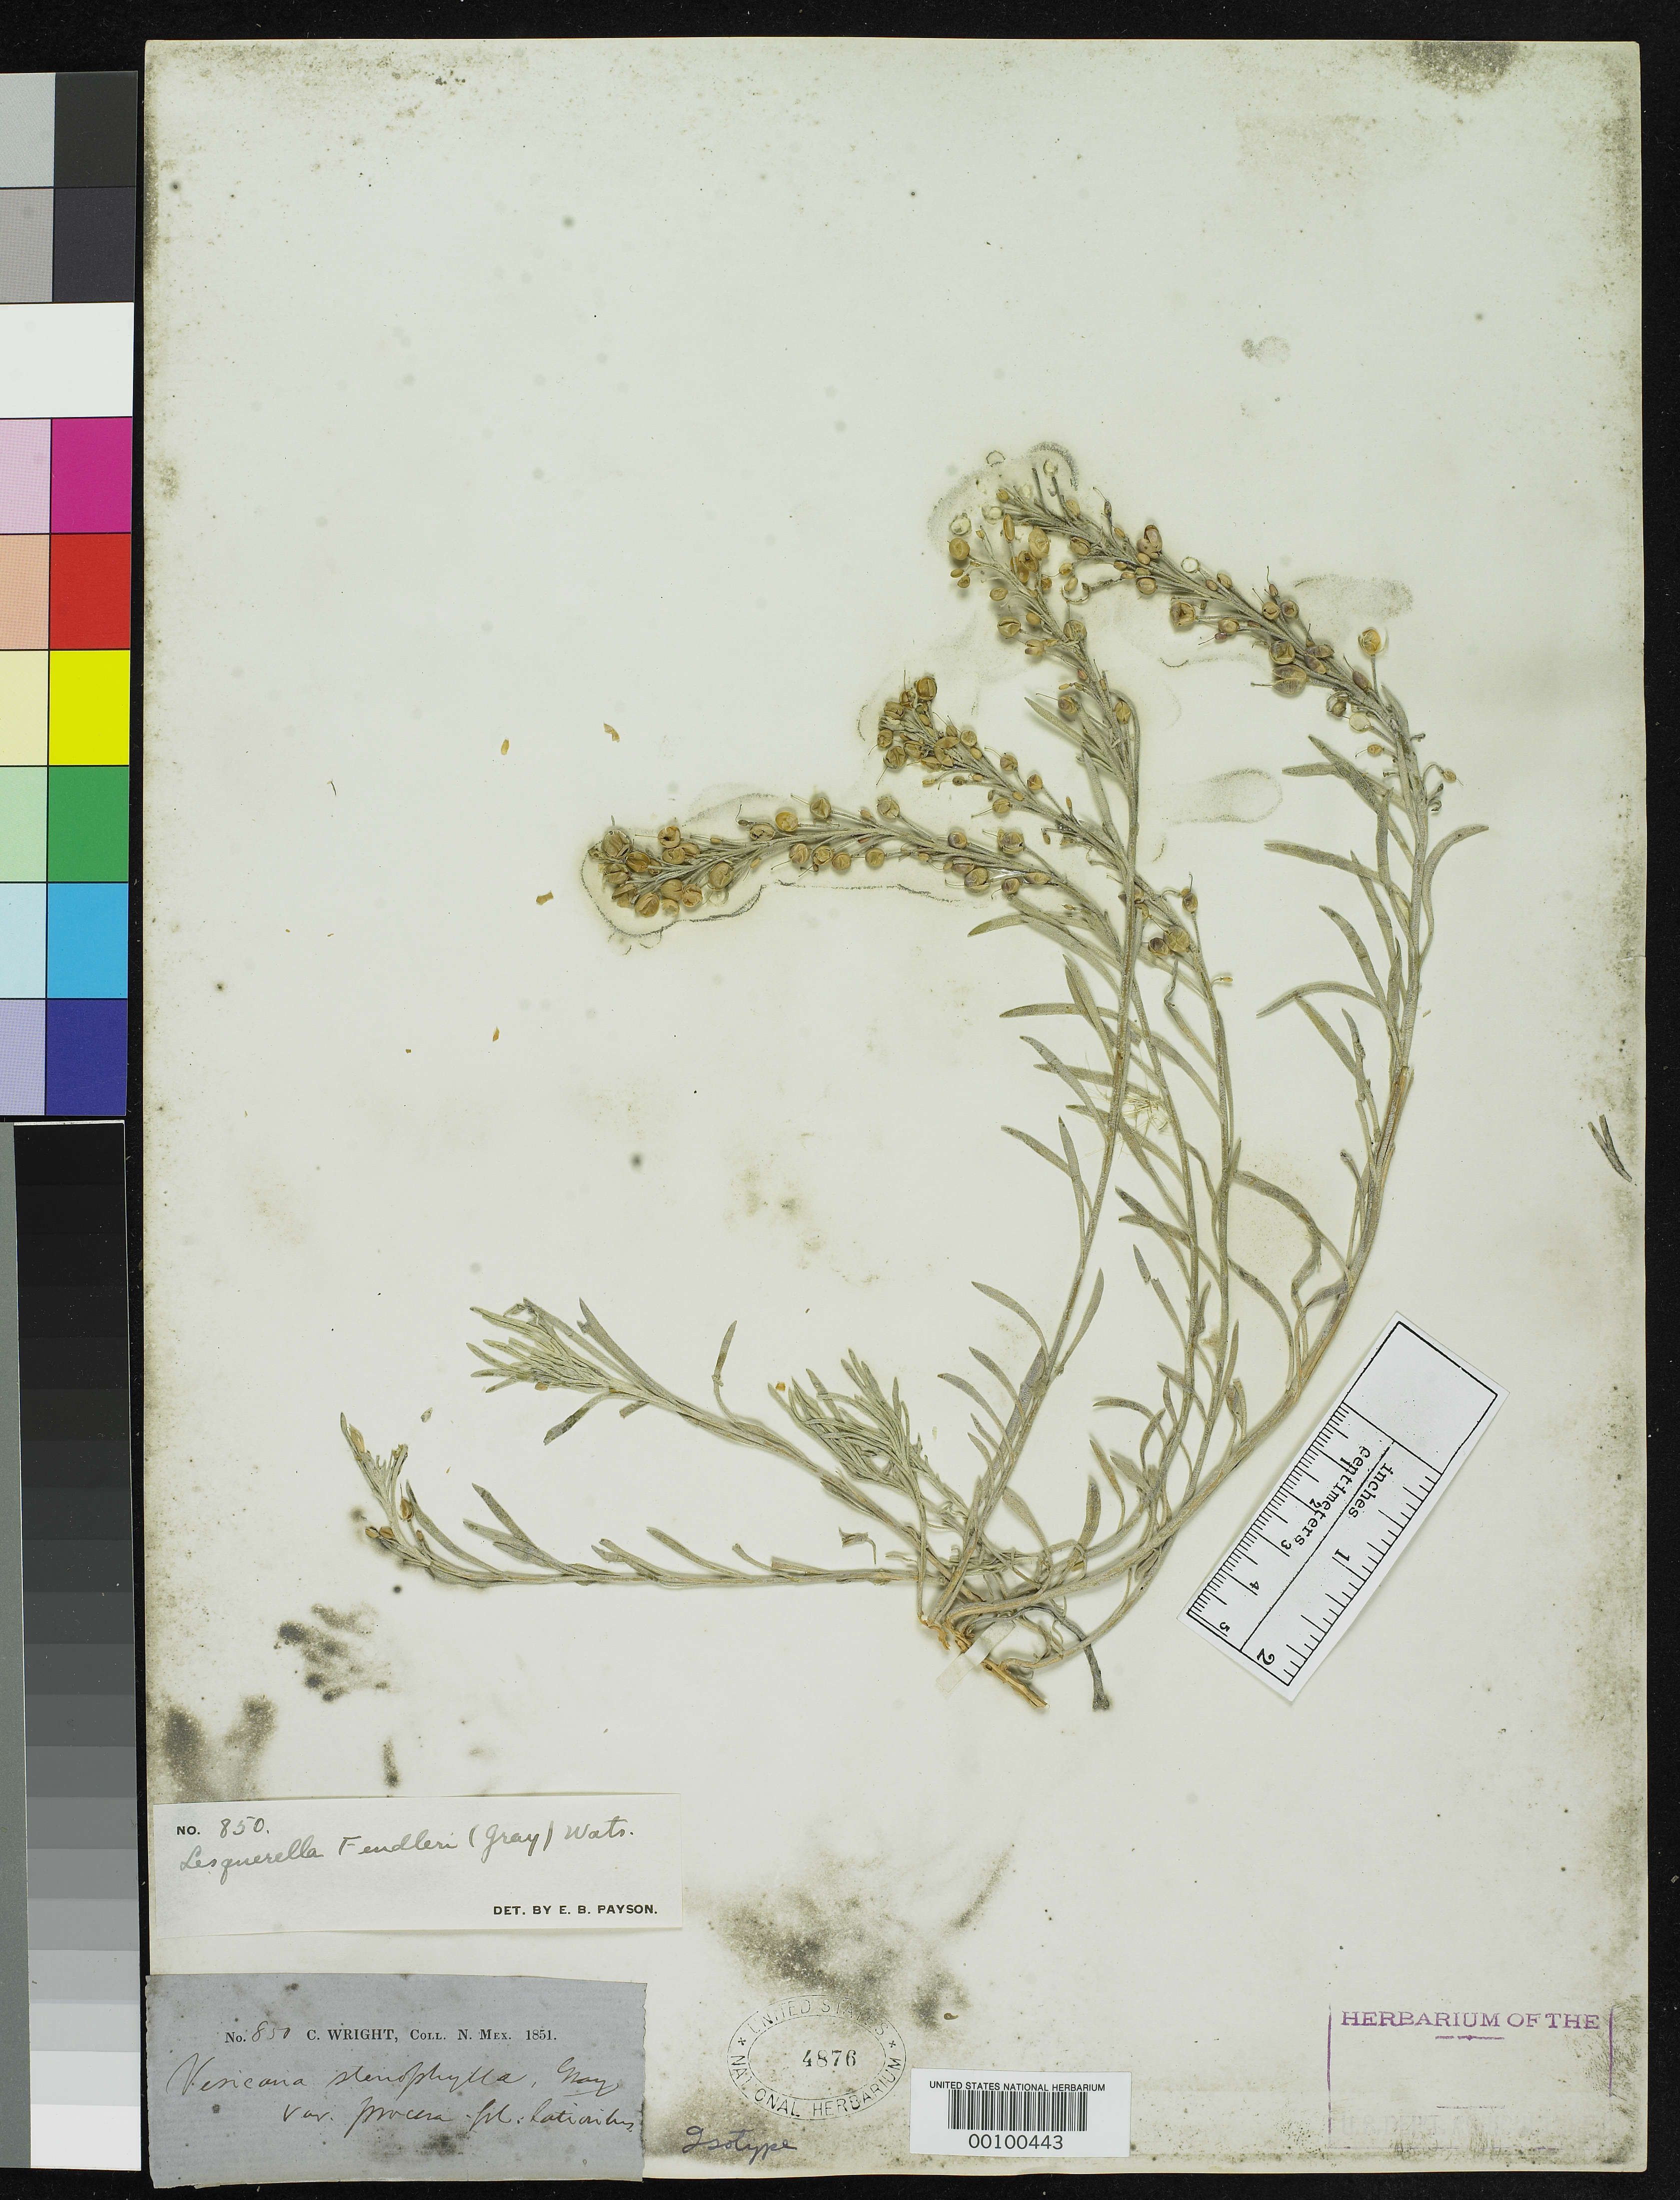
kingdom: Plantae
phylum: Tracheophyta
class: Magnoliopsida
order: Brassicales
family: Brassicaceae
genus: Physaria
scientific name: Physaria stenophylla var. procera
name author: A. Gray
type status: Isotype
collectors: C. Wright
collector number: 850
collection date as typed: May 1851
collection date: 1851-05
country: United States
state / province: New Mexico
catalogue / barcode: US 4876